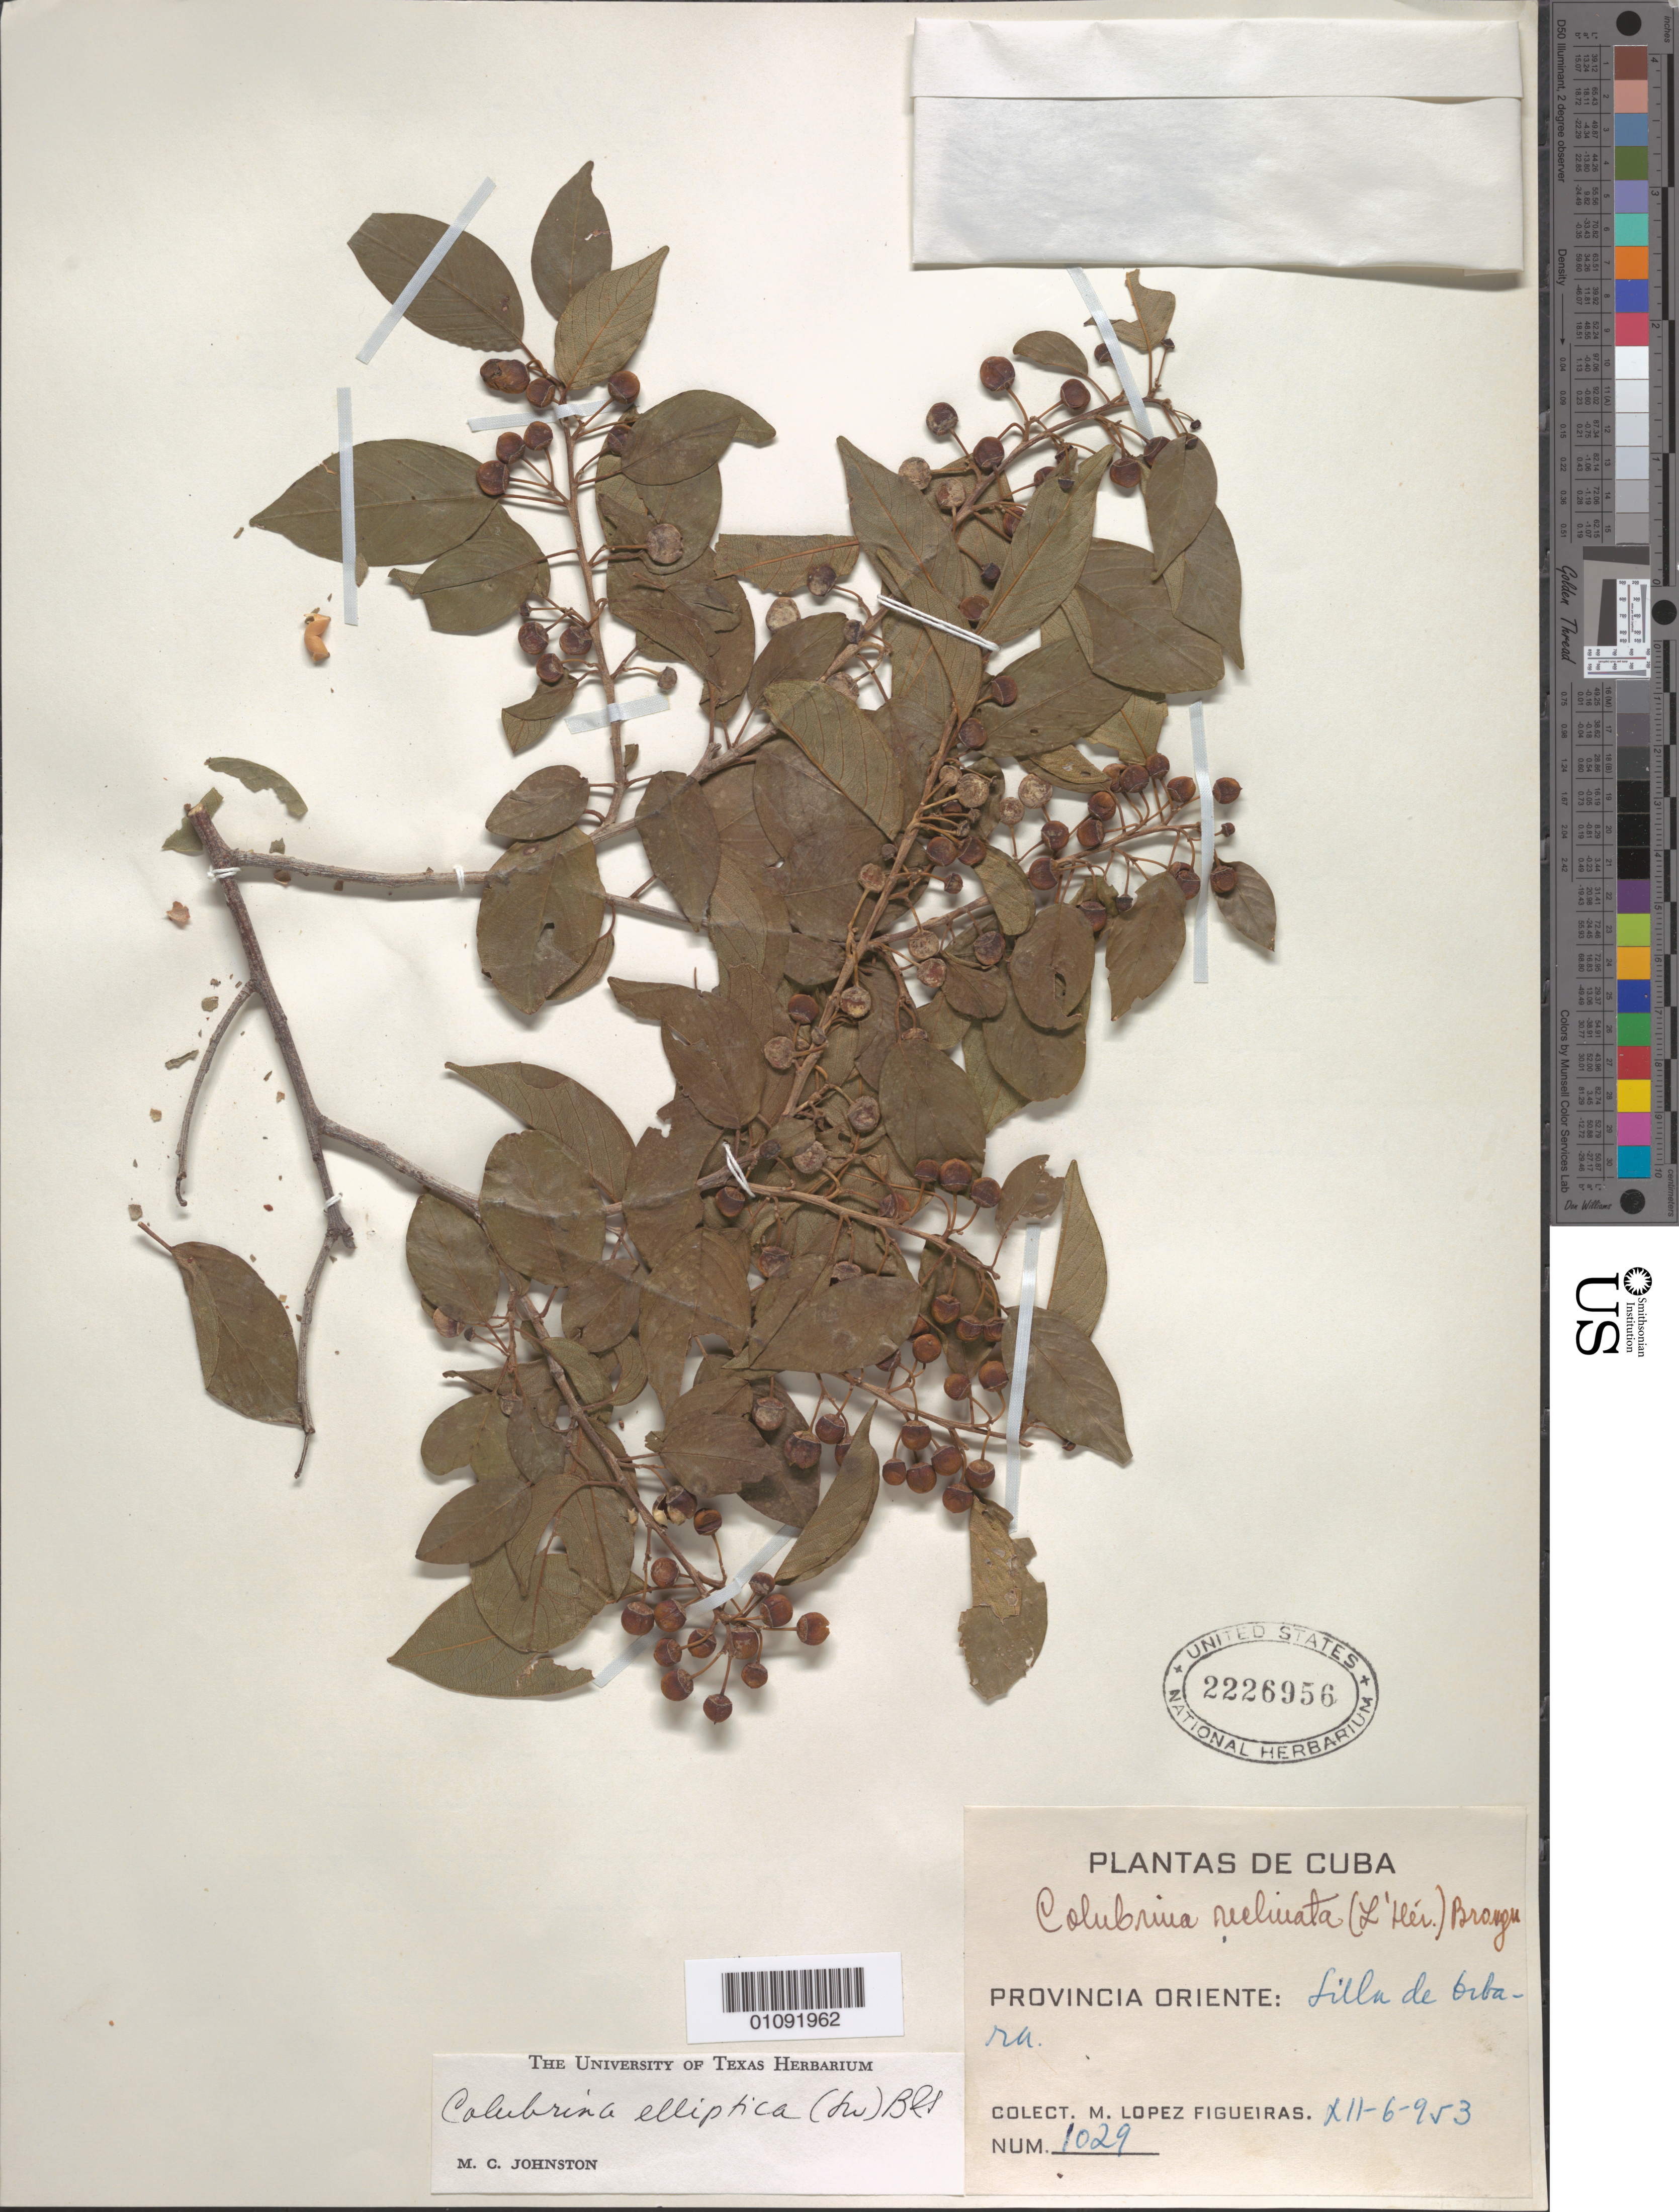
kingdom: Plantae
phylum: Tracheophyta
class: Magnoliopsida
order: Rosales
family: Rhamnaceae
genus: Colubrina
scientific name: Colubrina elliptica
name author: (Sw.) Brizicky & W.L. Stern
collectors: M. López Figueiras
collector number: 1029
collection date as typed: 06 Dec 1953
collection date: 1953-12-06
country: Cuba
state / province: Holguín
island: Cuba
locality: Sill de Gibara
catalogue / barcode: US 2226956